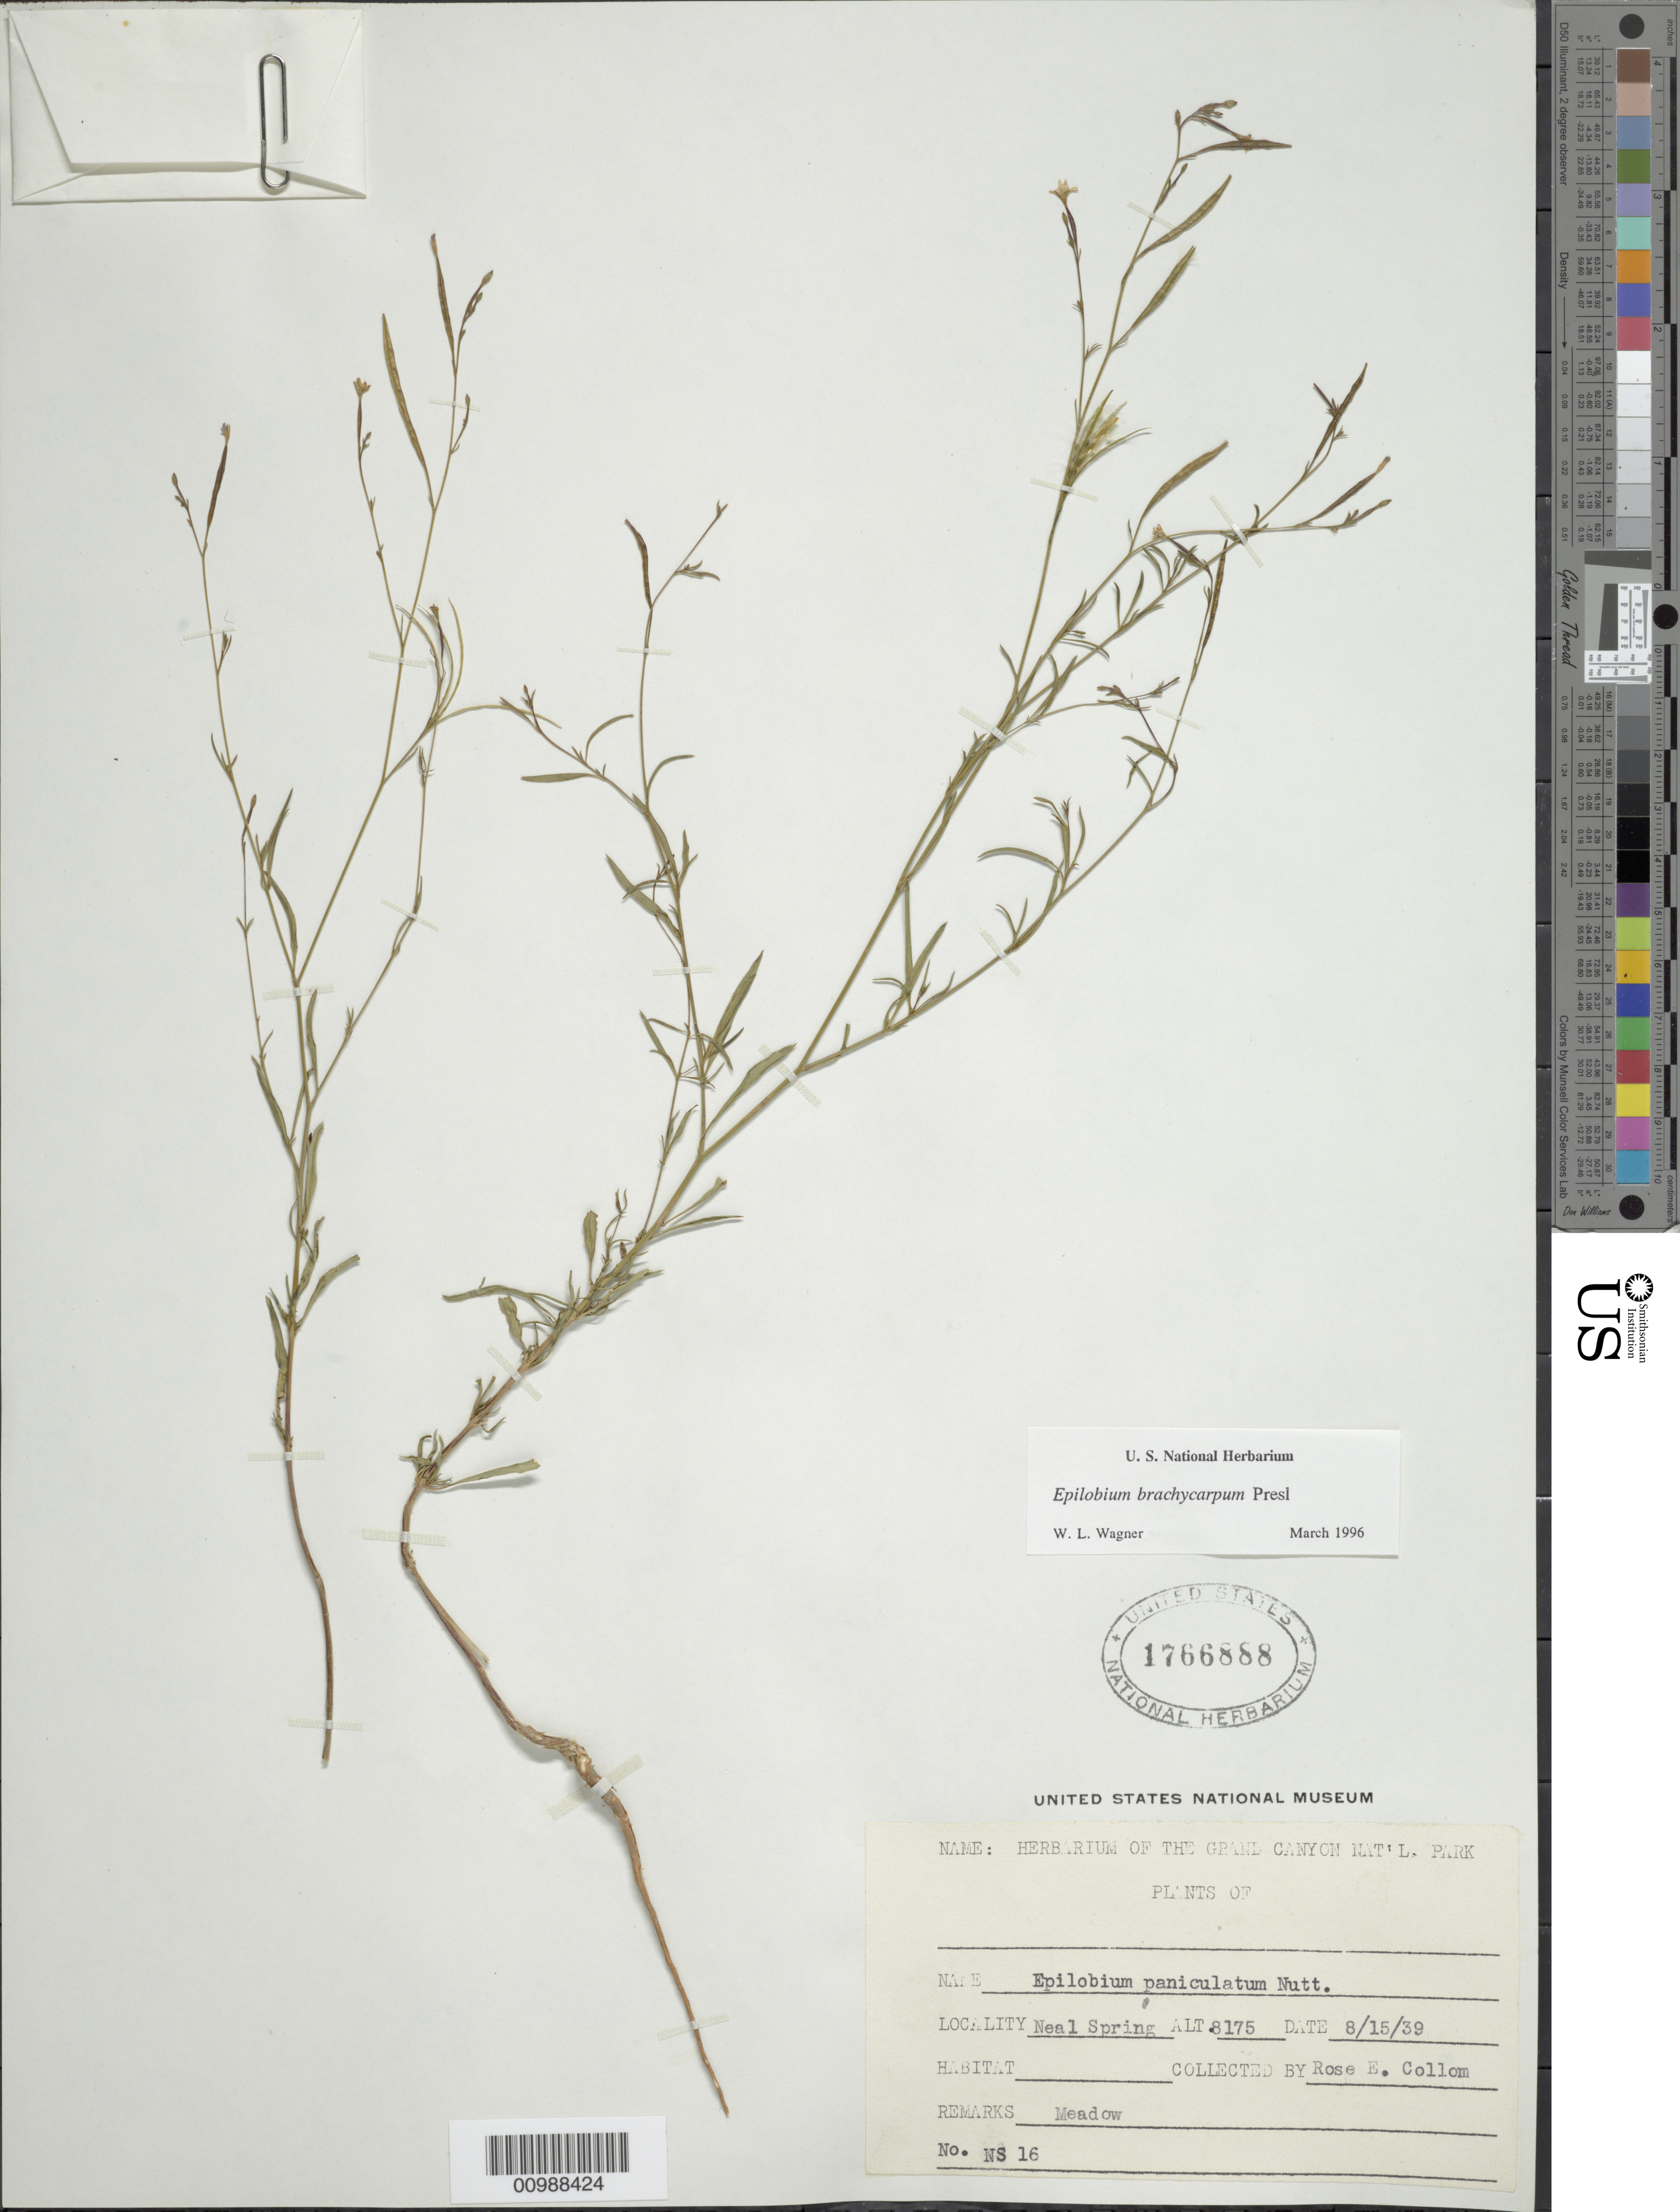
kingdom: Plantae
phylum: Tracheophyta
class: Magnoliopsida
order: Myrtales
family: Onagraceae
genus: Epilobium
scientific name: Epilobium brachycarpum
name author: C. Presl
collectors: R. E. Collom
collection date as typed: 15 Aug 1939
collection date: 1939-08-15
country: United States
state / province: Arizona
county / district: Coconino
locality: Neal Spring. Meadow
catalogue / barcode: US 1766888